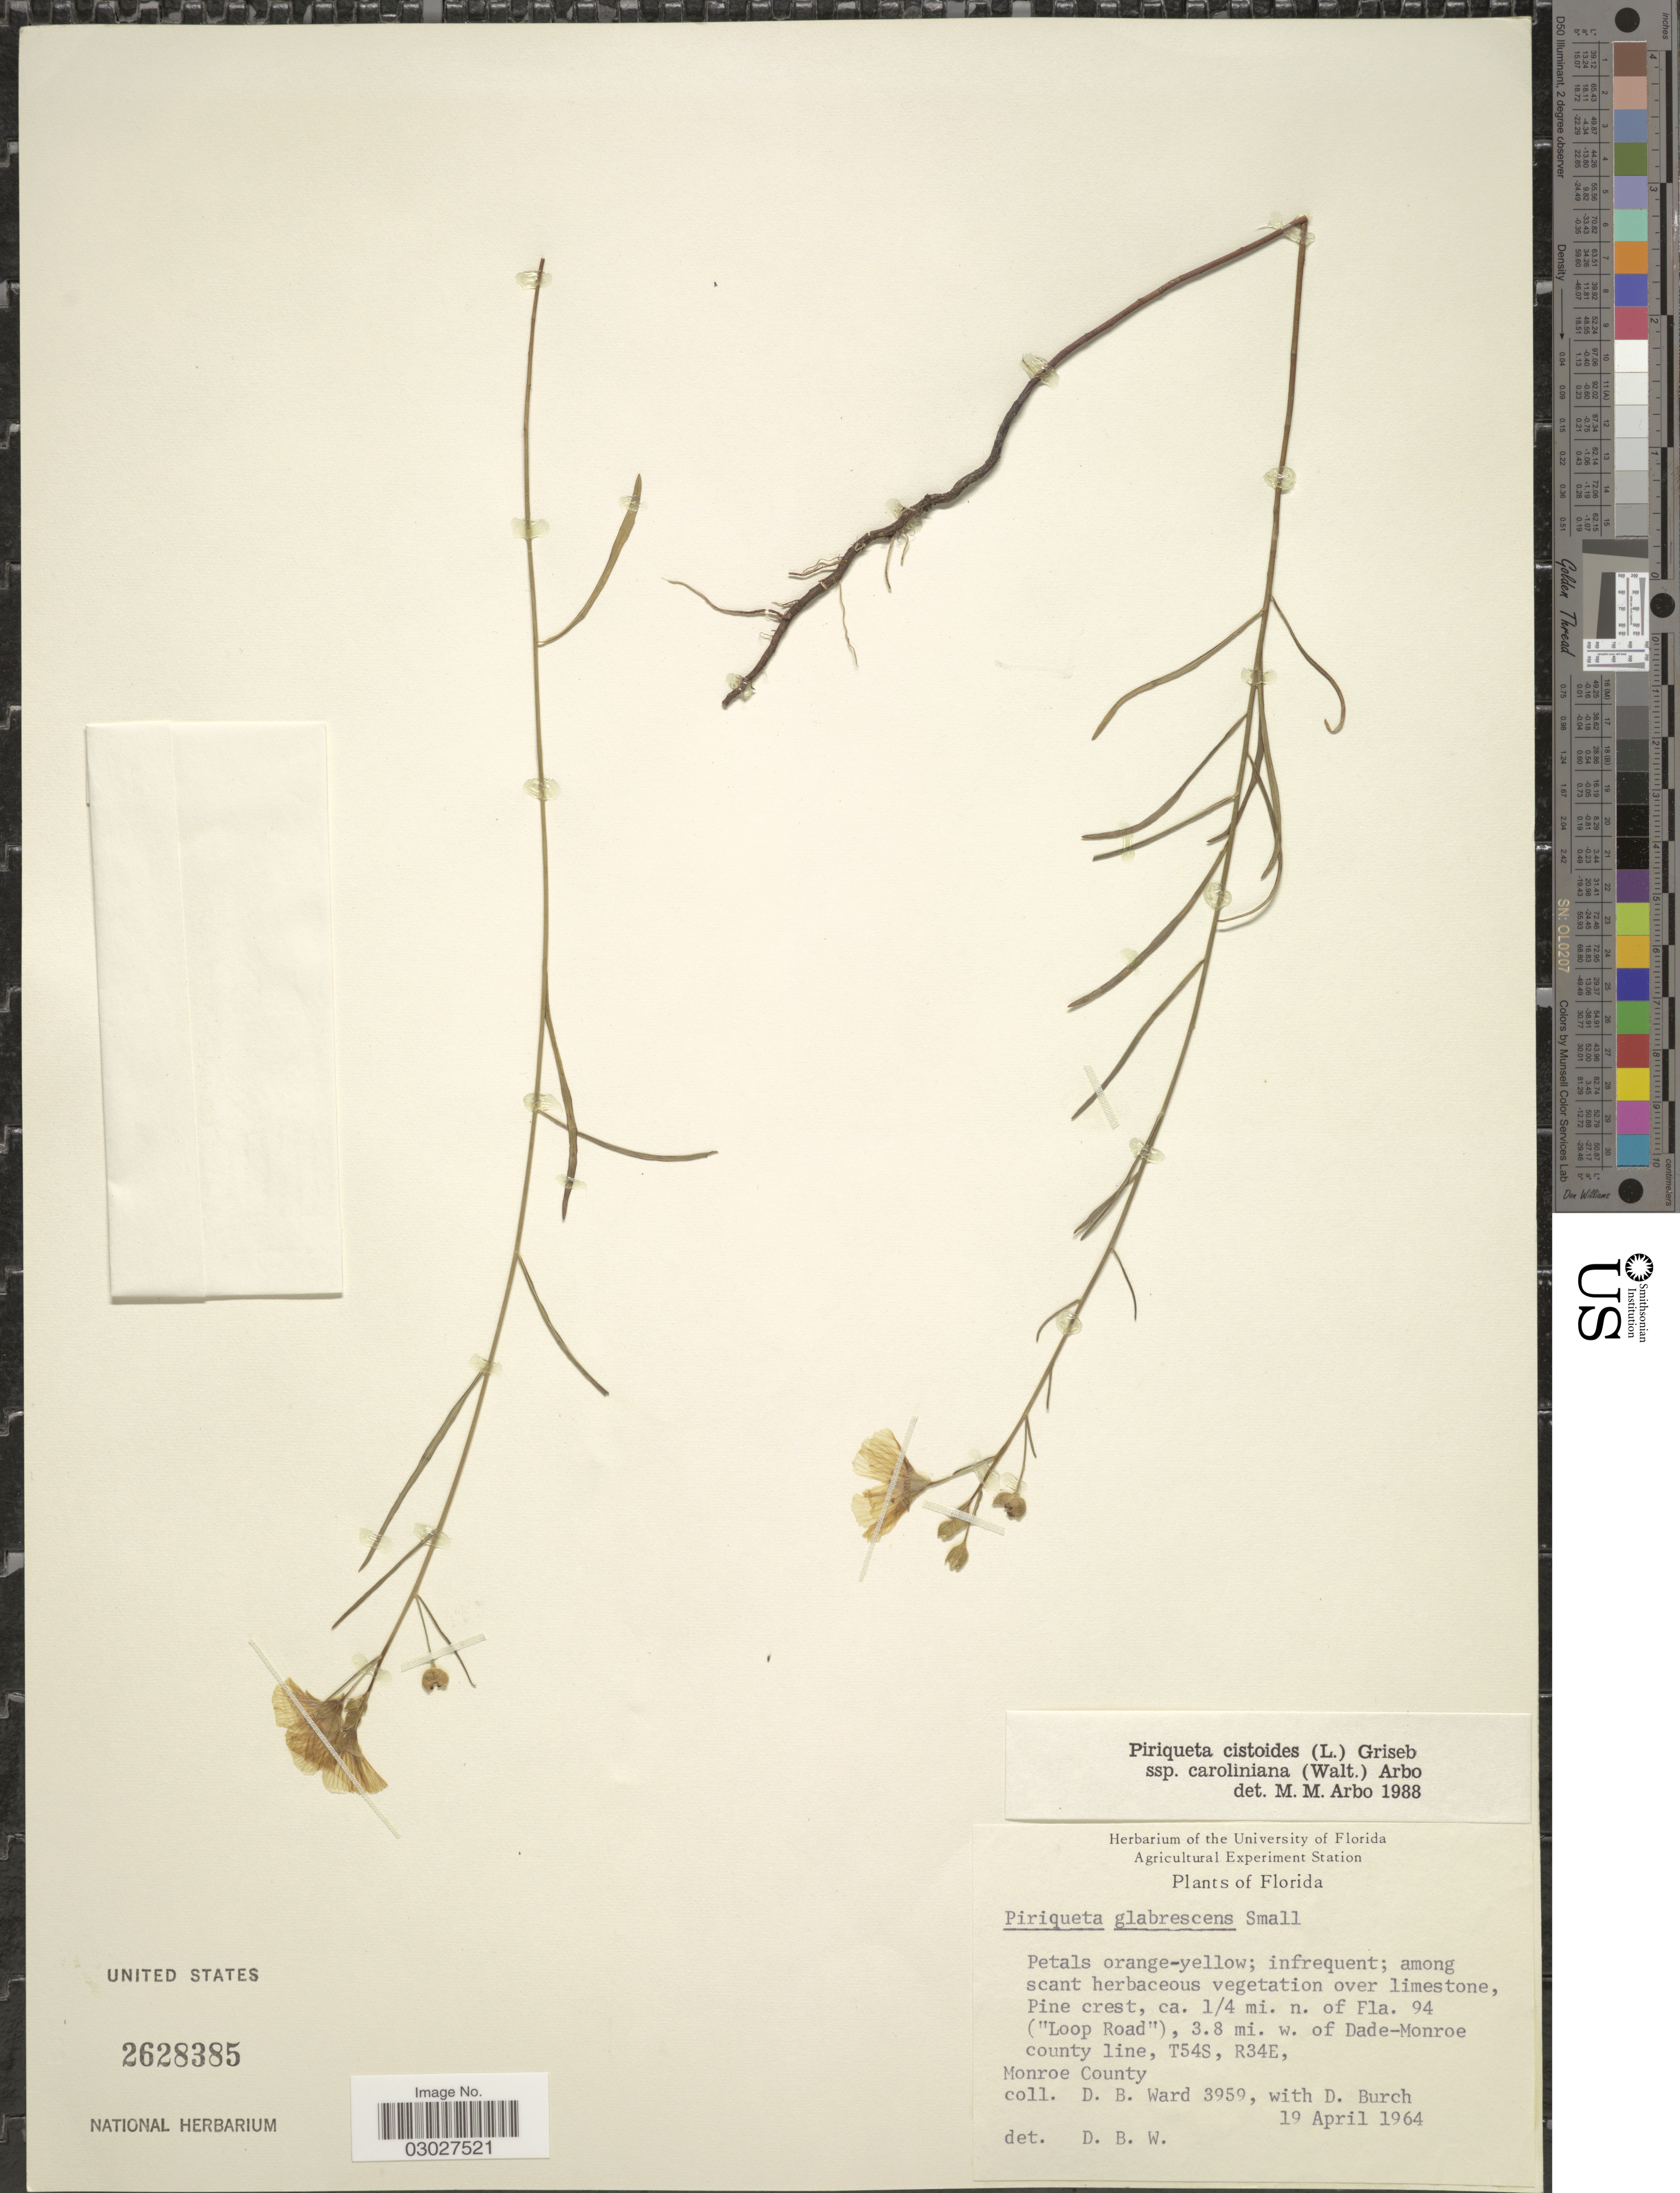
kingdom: Plantae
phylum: Tracheophyta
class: Magnoliopsida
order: Malpighiales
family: Turneraceae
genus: Piriqueta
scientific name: Piriqueta cistoides subsp. caroliniana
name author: (Walter) Arbo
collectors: D. B. Ward & D. Burch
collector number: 3959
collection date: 1964-04-19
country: United States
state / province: Florida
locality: Pine crest, ca. ¼ mi. n. of Fla. 94 ('Loop Road'), 3.8 mi. w. of Dade-Monroe county line, T54S, R34E, Monroe County.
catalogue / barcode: US 2628385